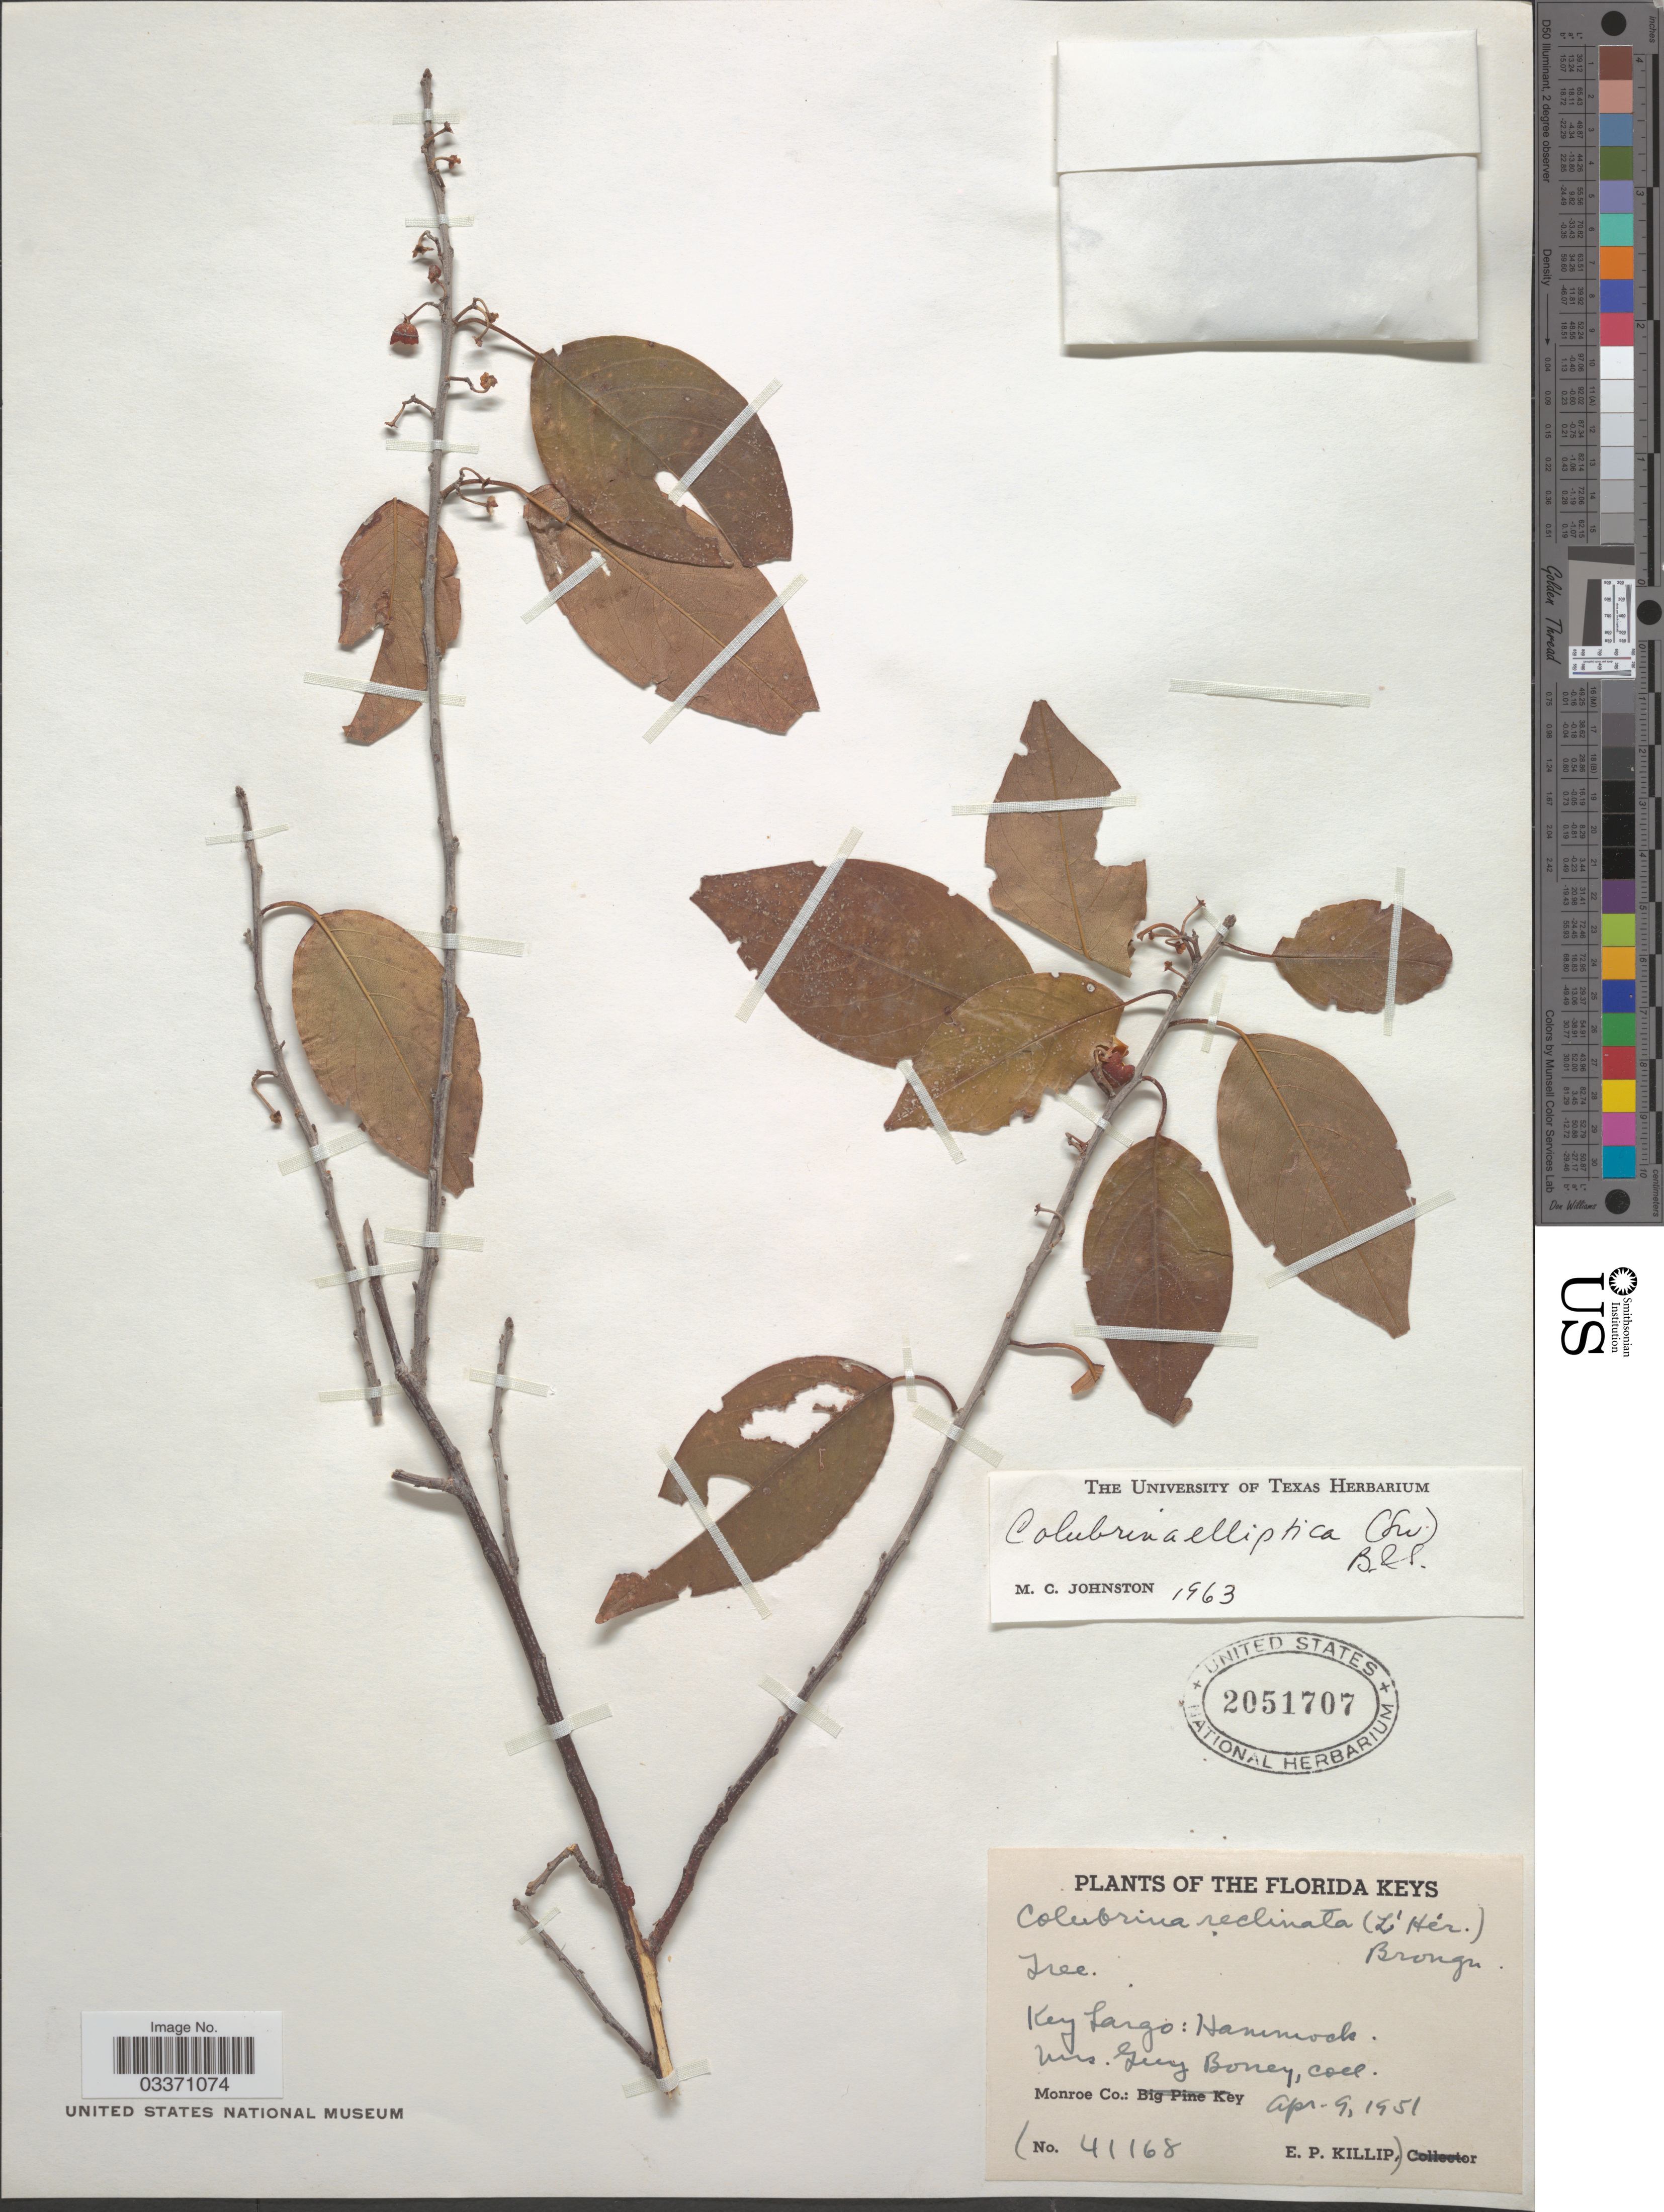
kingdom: Plantae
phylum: Tracheophyta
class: Magnoliopsida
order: Rosales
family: Rhamnaceae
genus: Colubrina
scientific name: Colubrina elliptica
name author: (Sw.) Brizicky & W.L. Stern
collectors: G. Boney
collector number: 41168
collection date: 1951-04-09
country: United States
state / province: Florida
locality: The Florida Keys. Key Largo: Hammock. Monroe Co.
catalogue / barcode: US 2051707